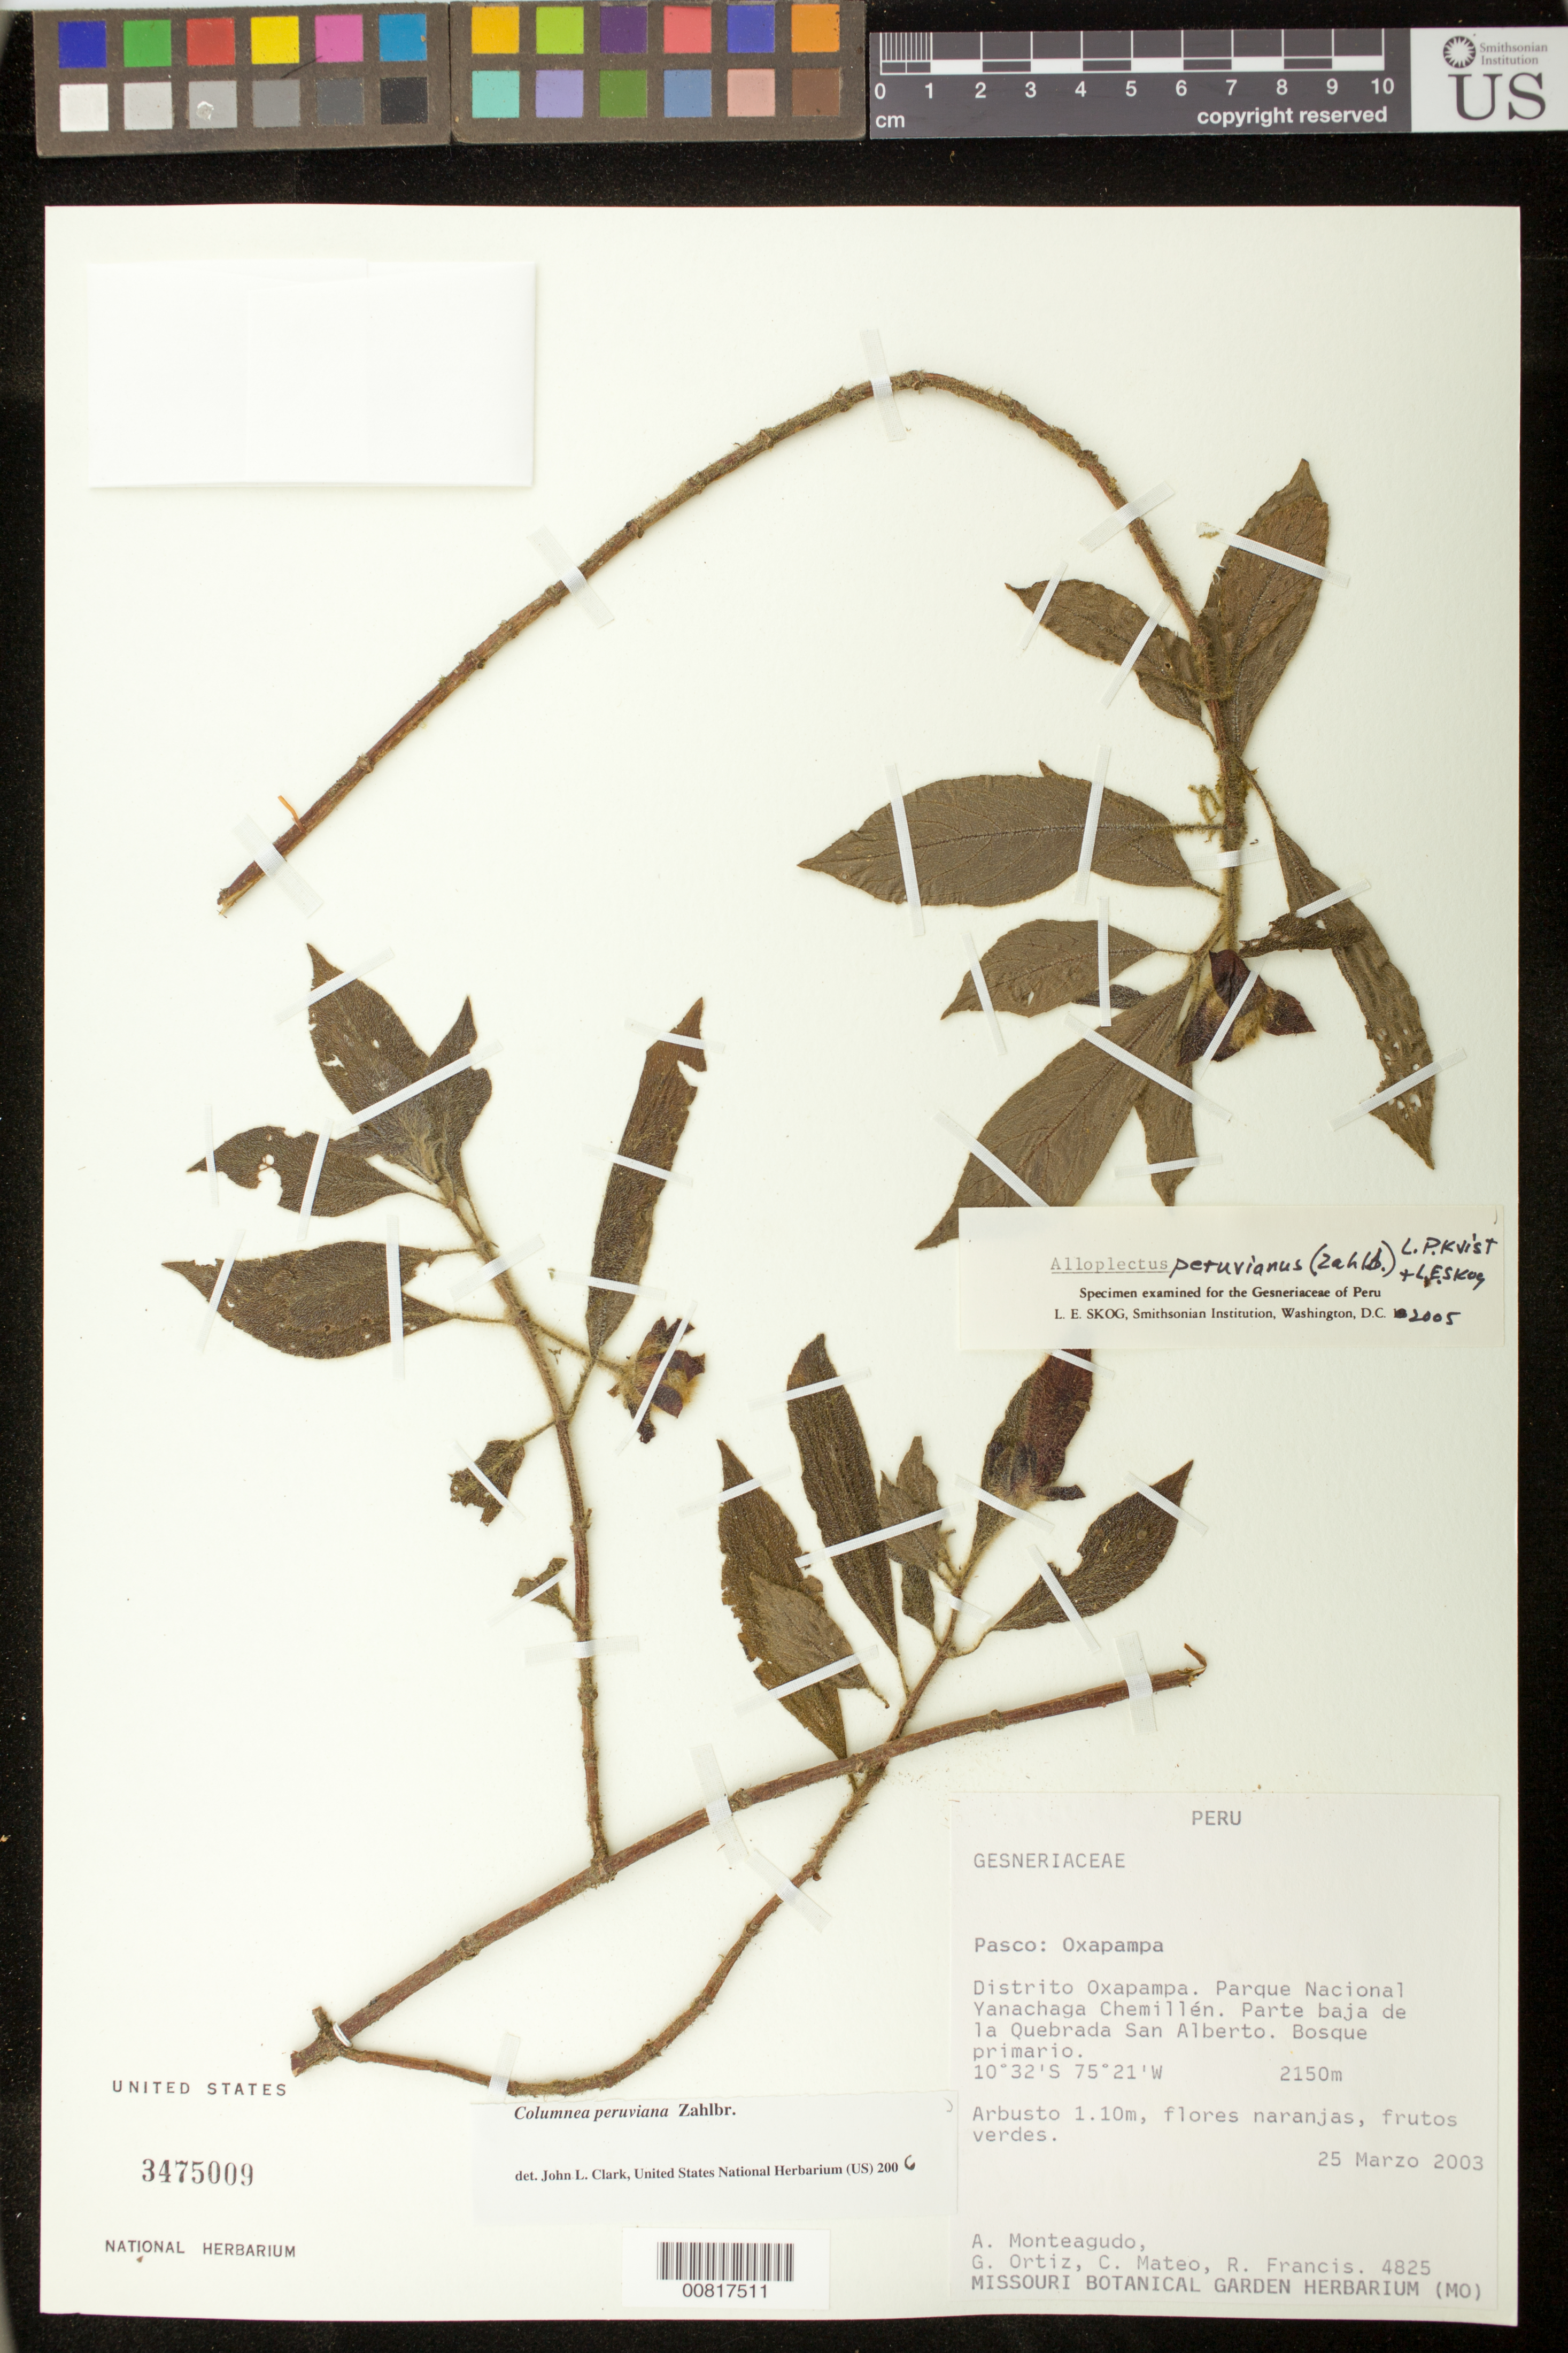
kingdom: Plantae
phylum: Tracheophyta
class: Magnoliopsida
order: Lamiales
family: Gesneriaceae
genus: Columnea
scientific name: Columnea peruviana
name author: Zahlbr.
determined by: Clark, J. L., (SEL), The Marie Selby Botanical Garden (UNITED STATES)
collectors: A. Monteagudo, G. Ortiz, C. Mateo & R. Francis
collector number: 4825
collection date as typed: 25 Mar 2003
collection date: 2003-03-25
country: Peru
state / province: Pasco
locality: Pasco: Oxapampa. Parque Nacional Yanachaga Chemillén, parte baja de la Quebrada San Alberto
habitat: Bosque primario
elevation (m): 2150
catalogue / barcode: US 3475009